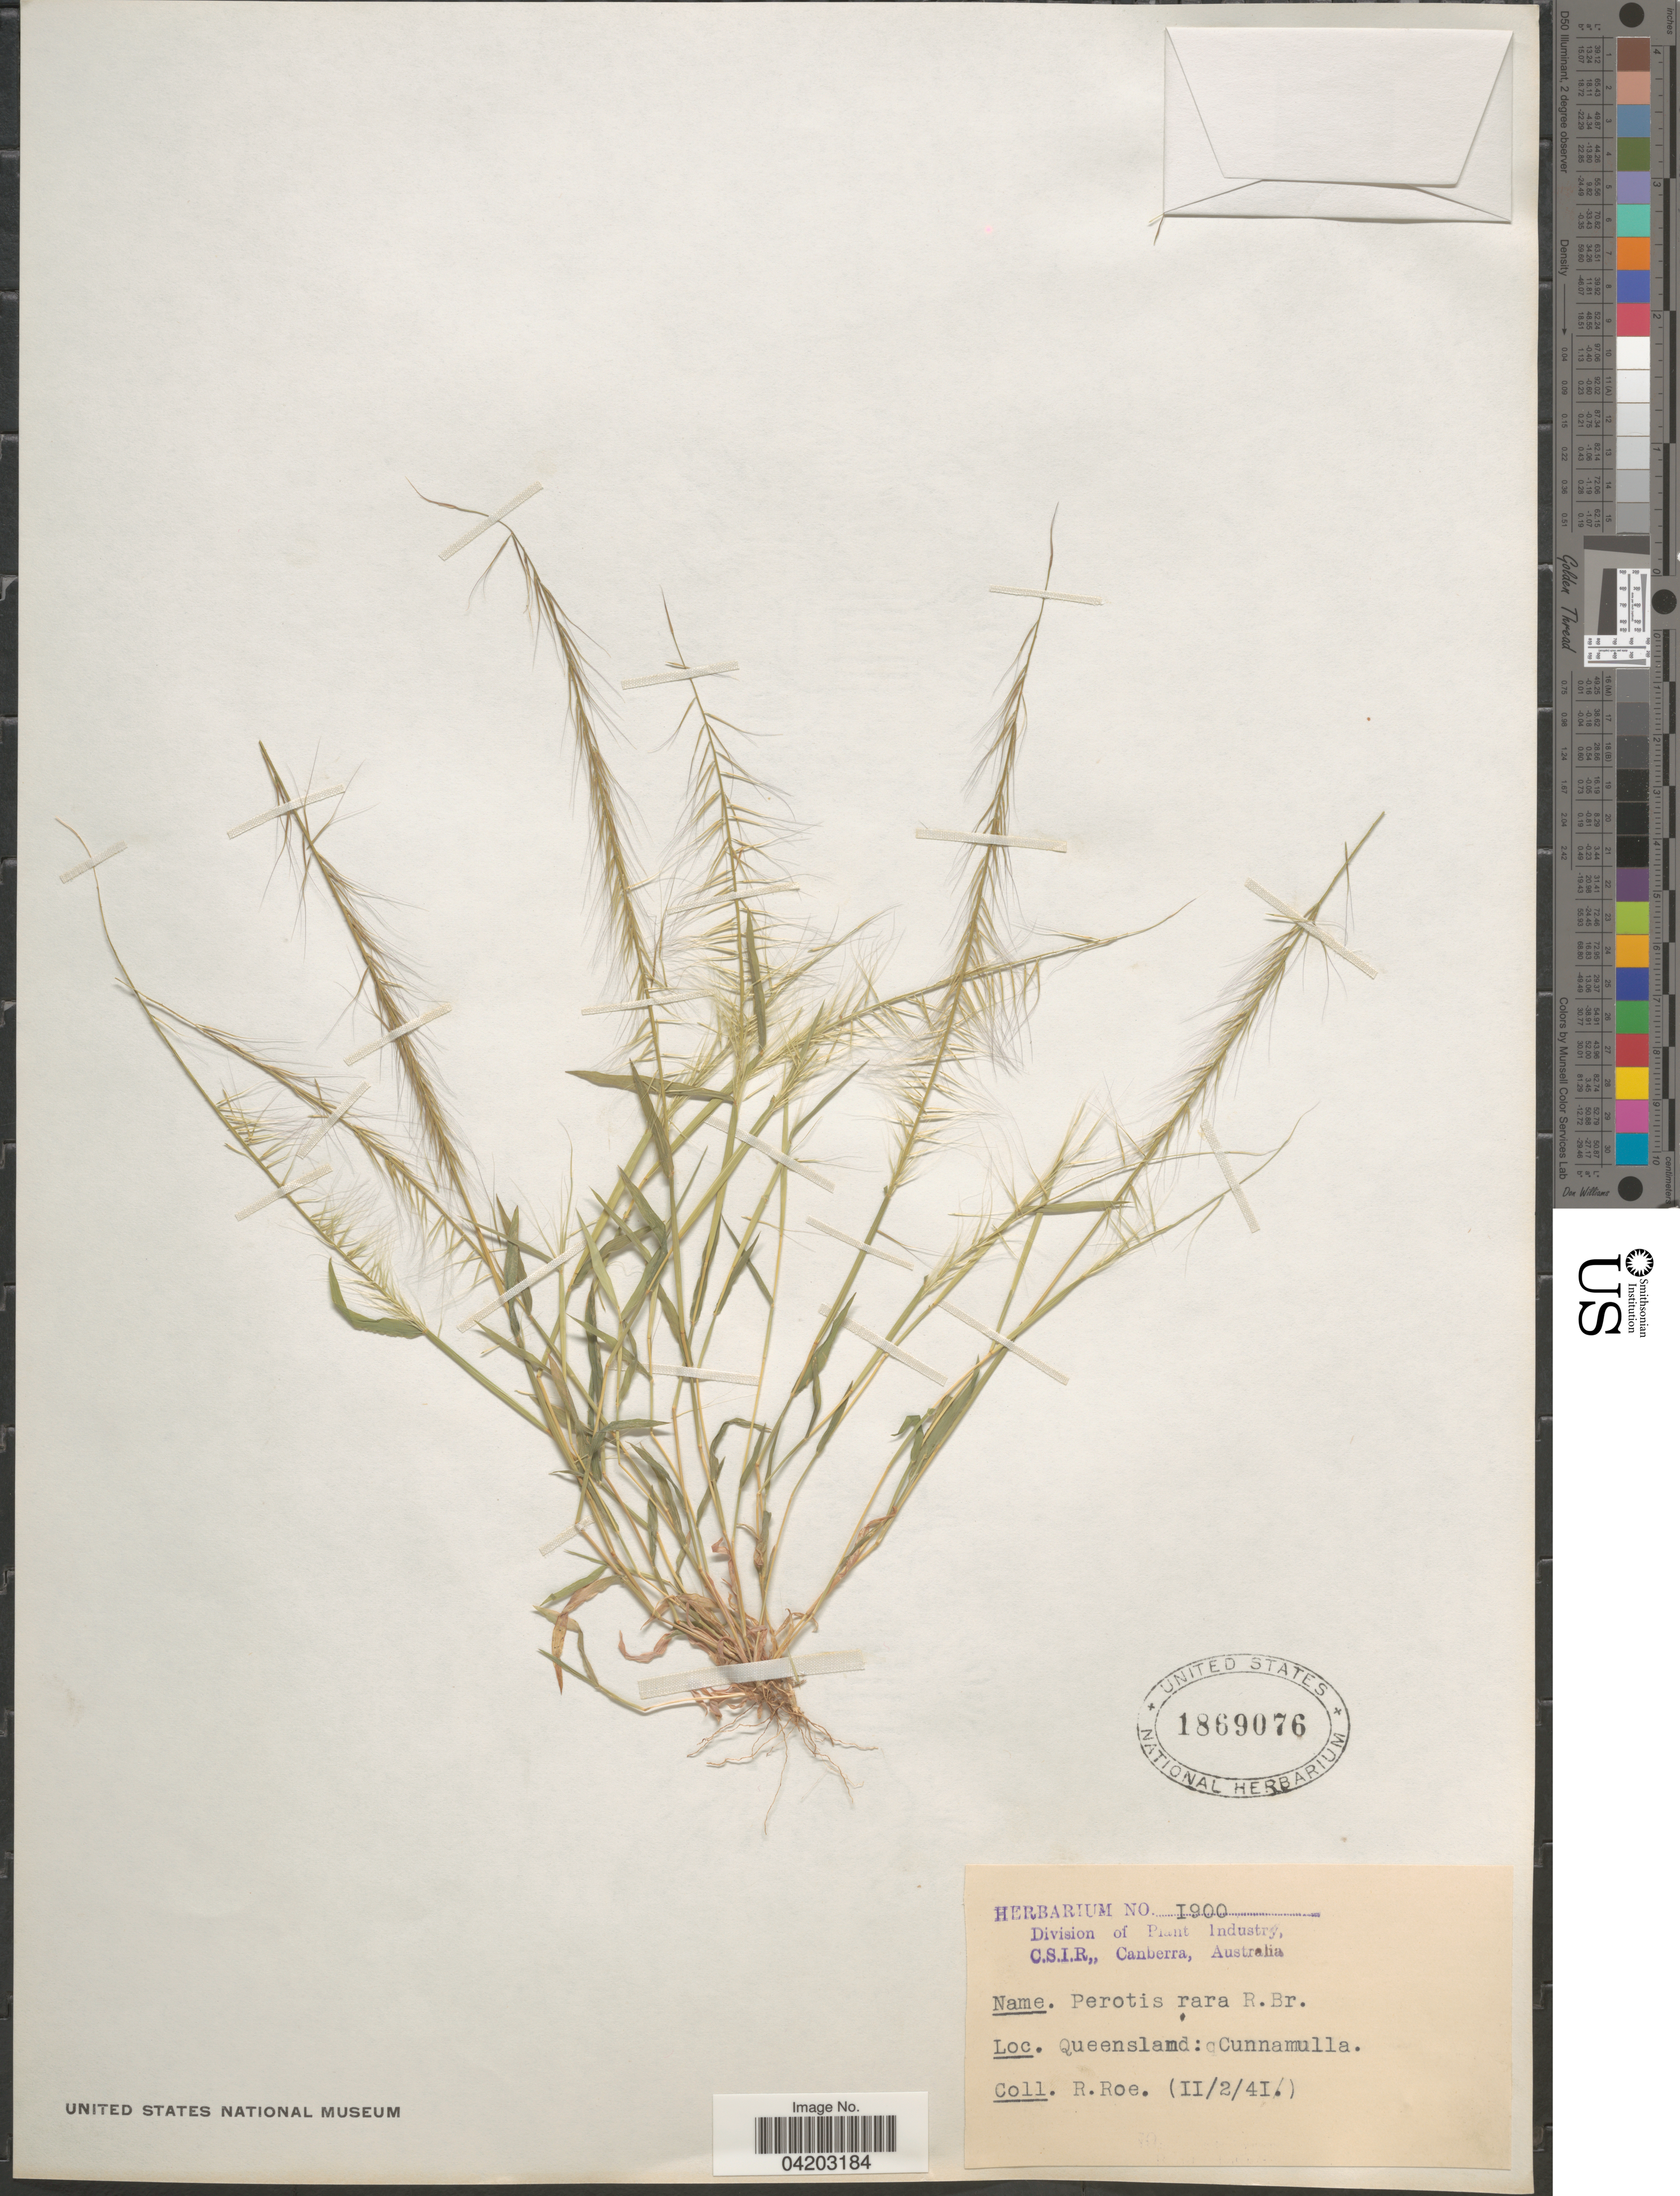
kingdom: Plantae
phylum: Tracheophyta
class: Liliopsida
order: Poales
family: Poaceae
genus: Perotis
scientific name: Perotis rara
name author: R. Br.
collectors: R. Roe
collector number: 1900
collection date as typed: Transcribed d/m/y: 11/2/41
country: Australia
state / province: Queensland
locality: Cunnamulla.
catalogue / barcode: US 1869076